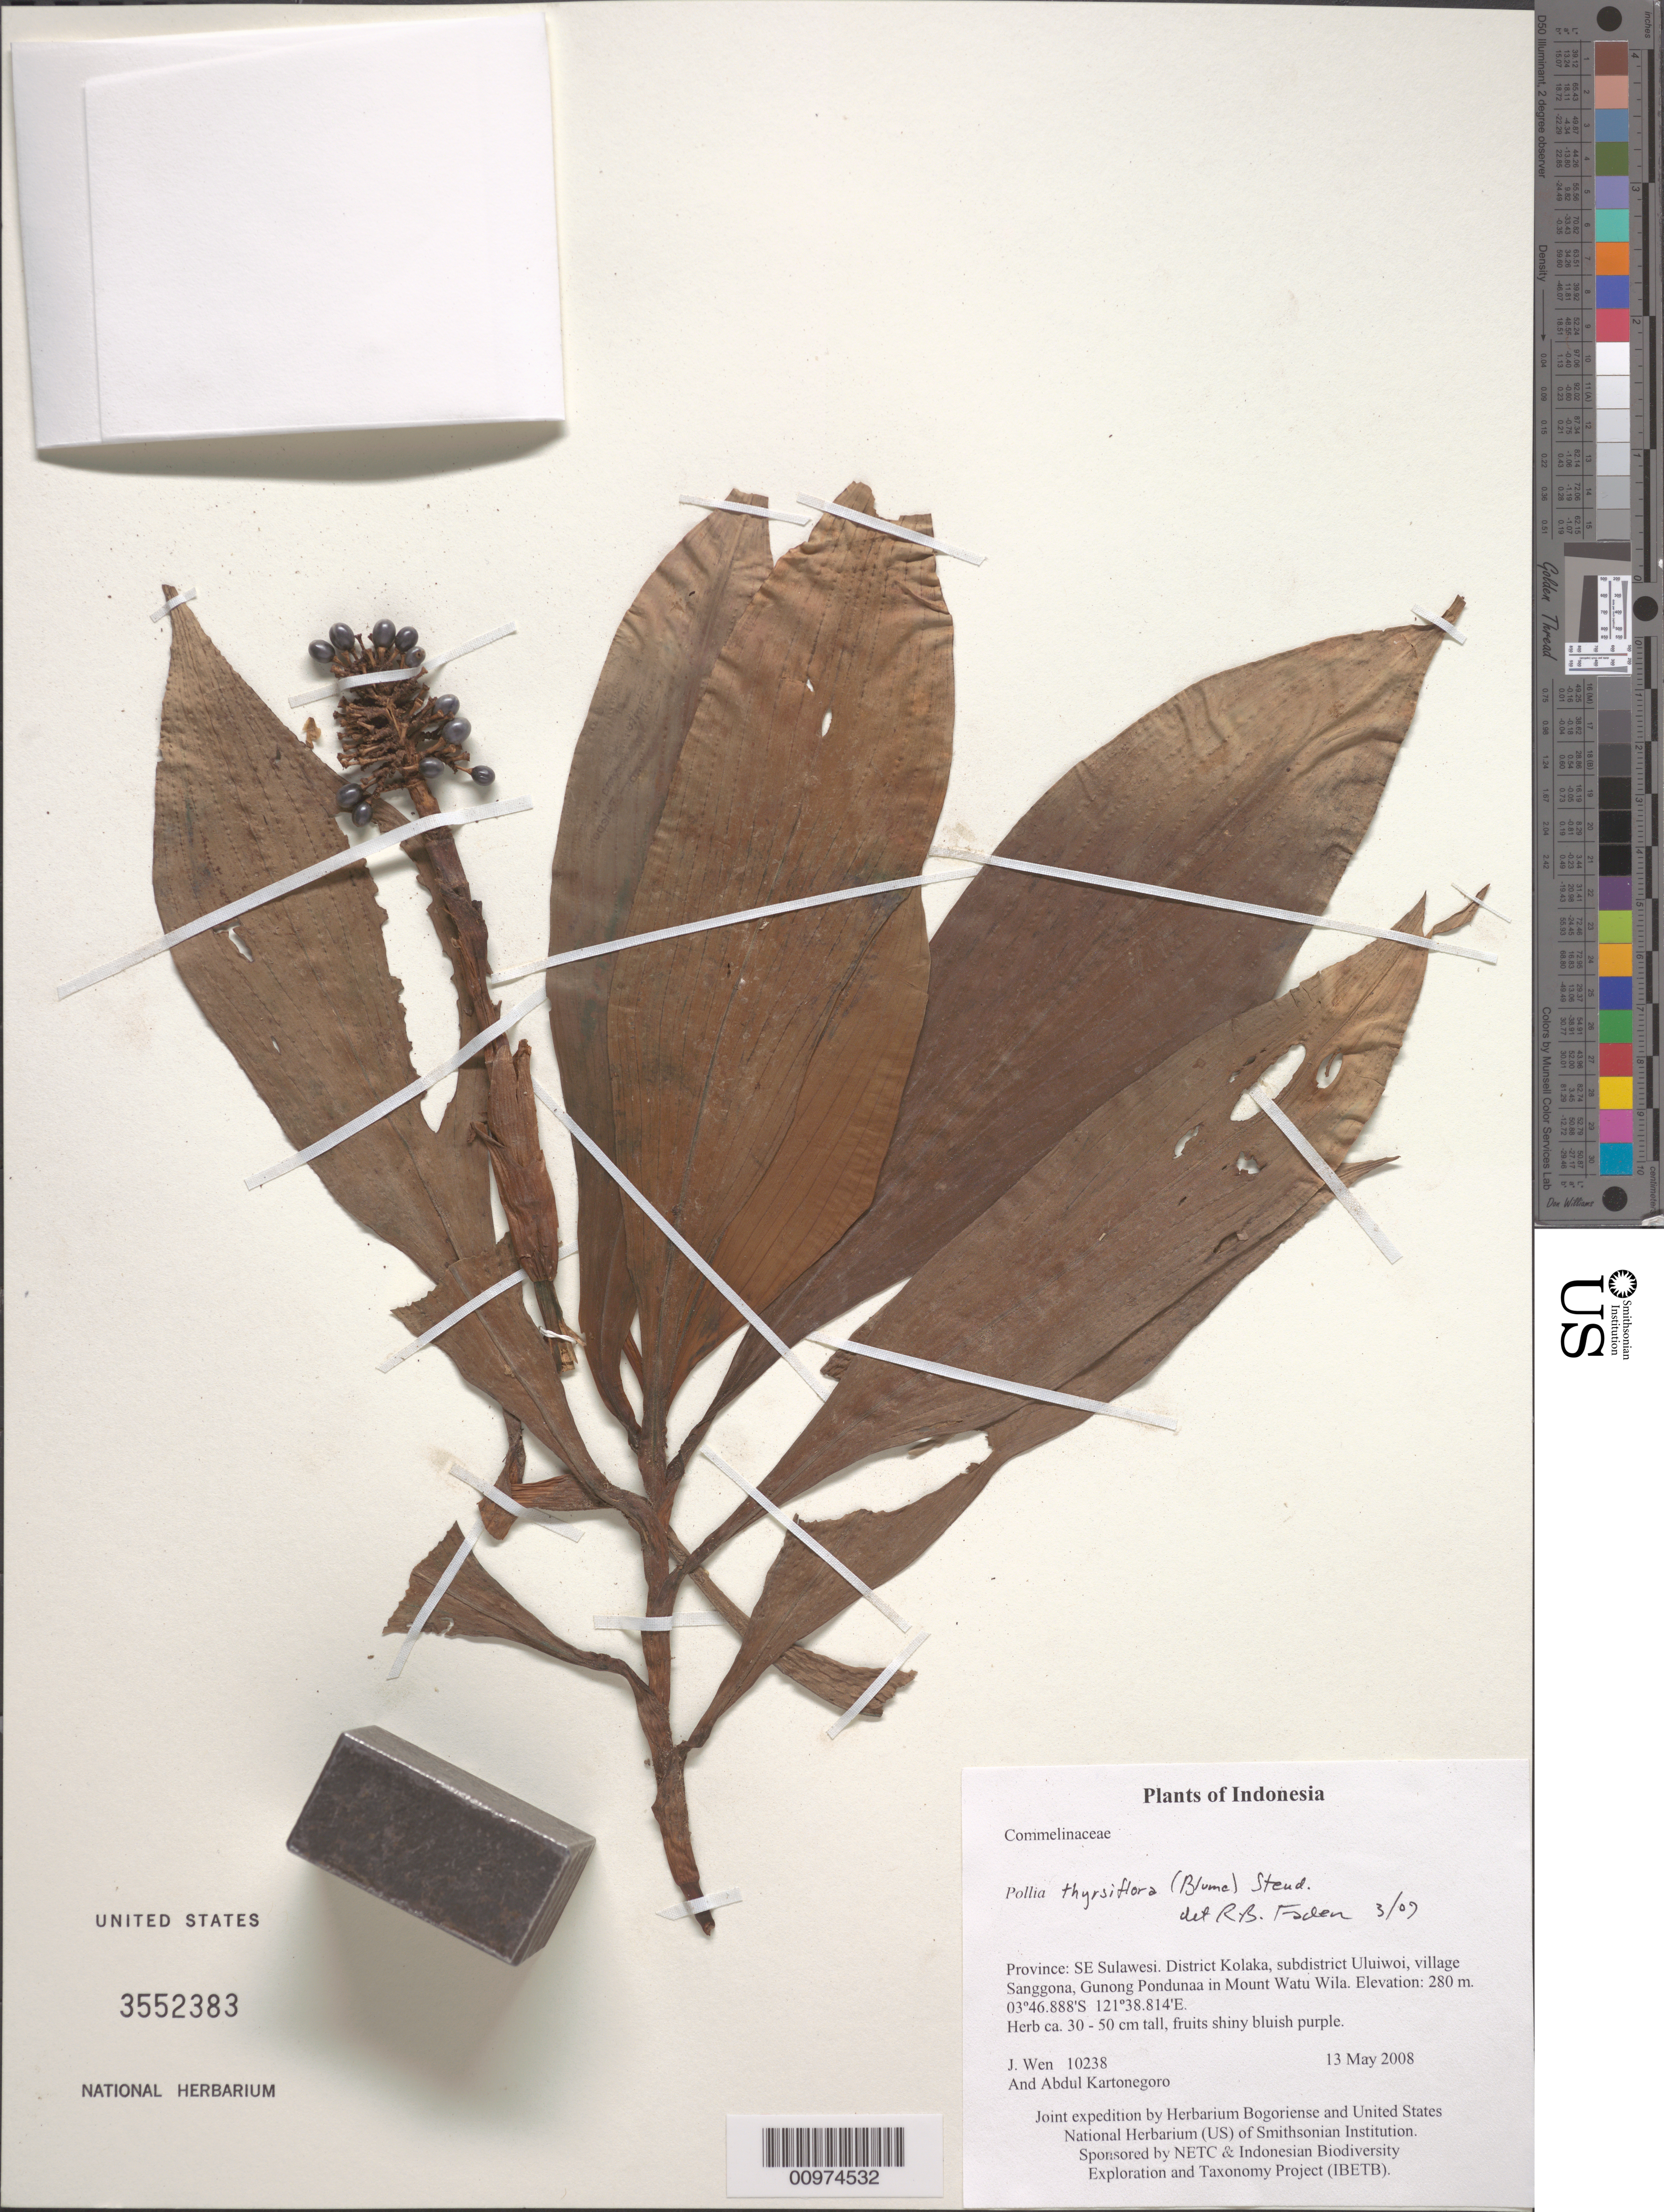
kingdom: Plantae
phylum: Tracheophyta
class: Liliopsida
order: Commelinales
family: Commelinaceae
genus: Pollia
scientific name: Pollia thyrsiflora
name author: (Blume) Steud.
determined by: Faden, Robert B., (US), Smithsonian Institution - National Museum of Natural History (UNITED STATES)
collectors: J. Wen & A. Kartonegoro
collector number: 10238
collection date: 2008-05-13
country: Indonesia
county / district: Kolaka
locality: SE Sulawesi. District Kolaka, subdistrict Uluiwoi, village Sanggona, Gunong Pondunaa in Mount Watu Wila.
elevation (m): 280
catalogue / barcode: US 3552383